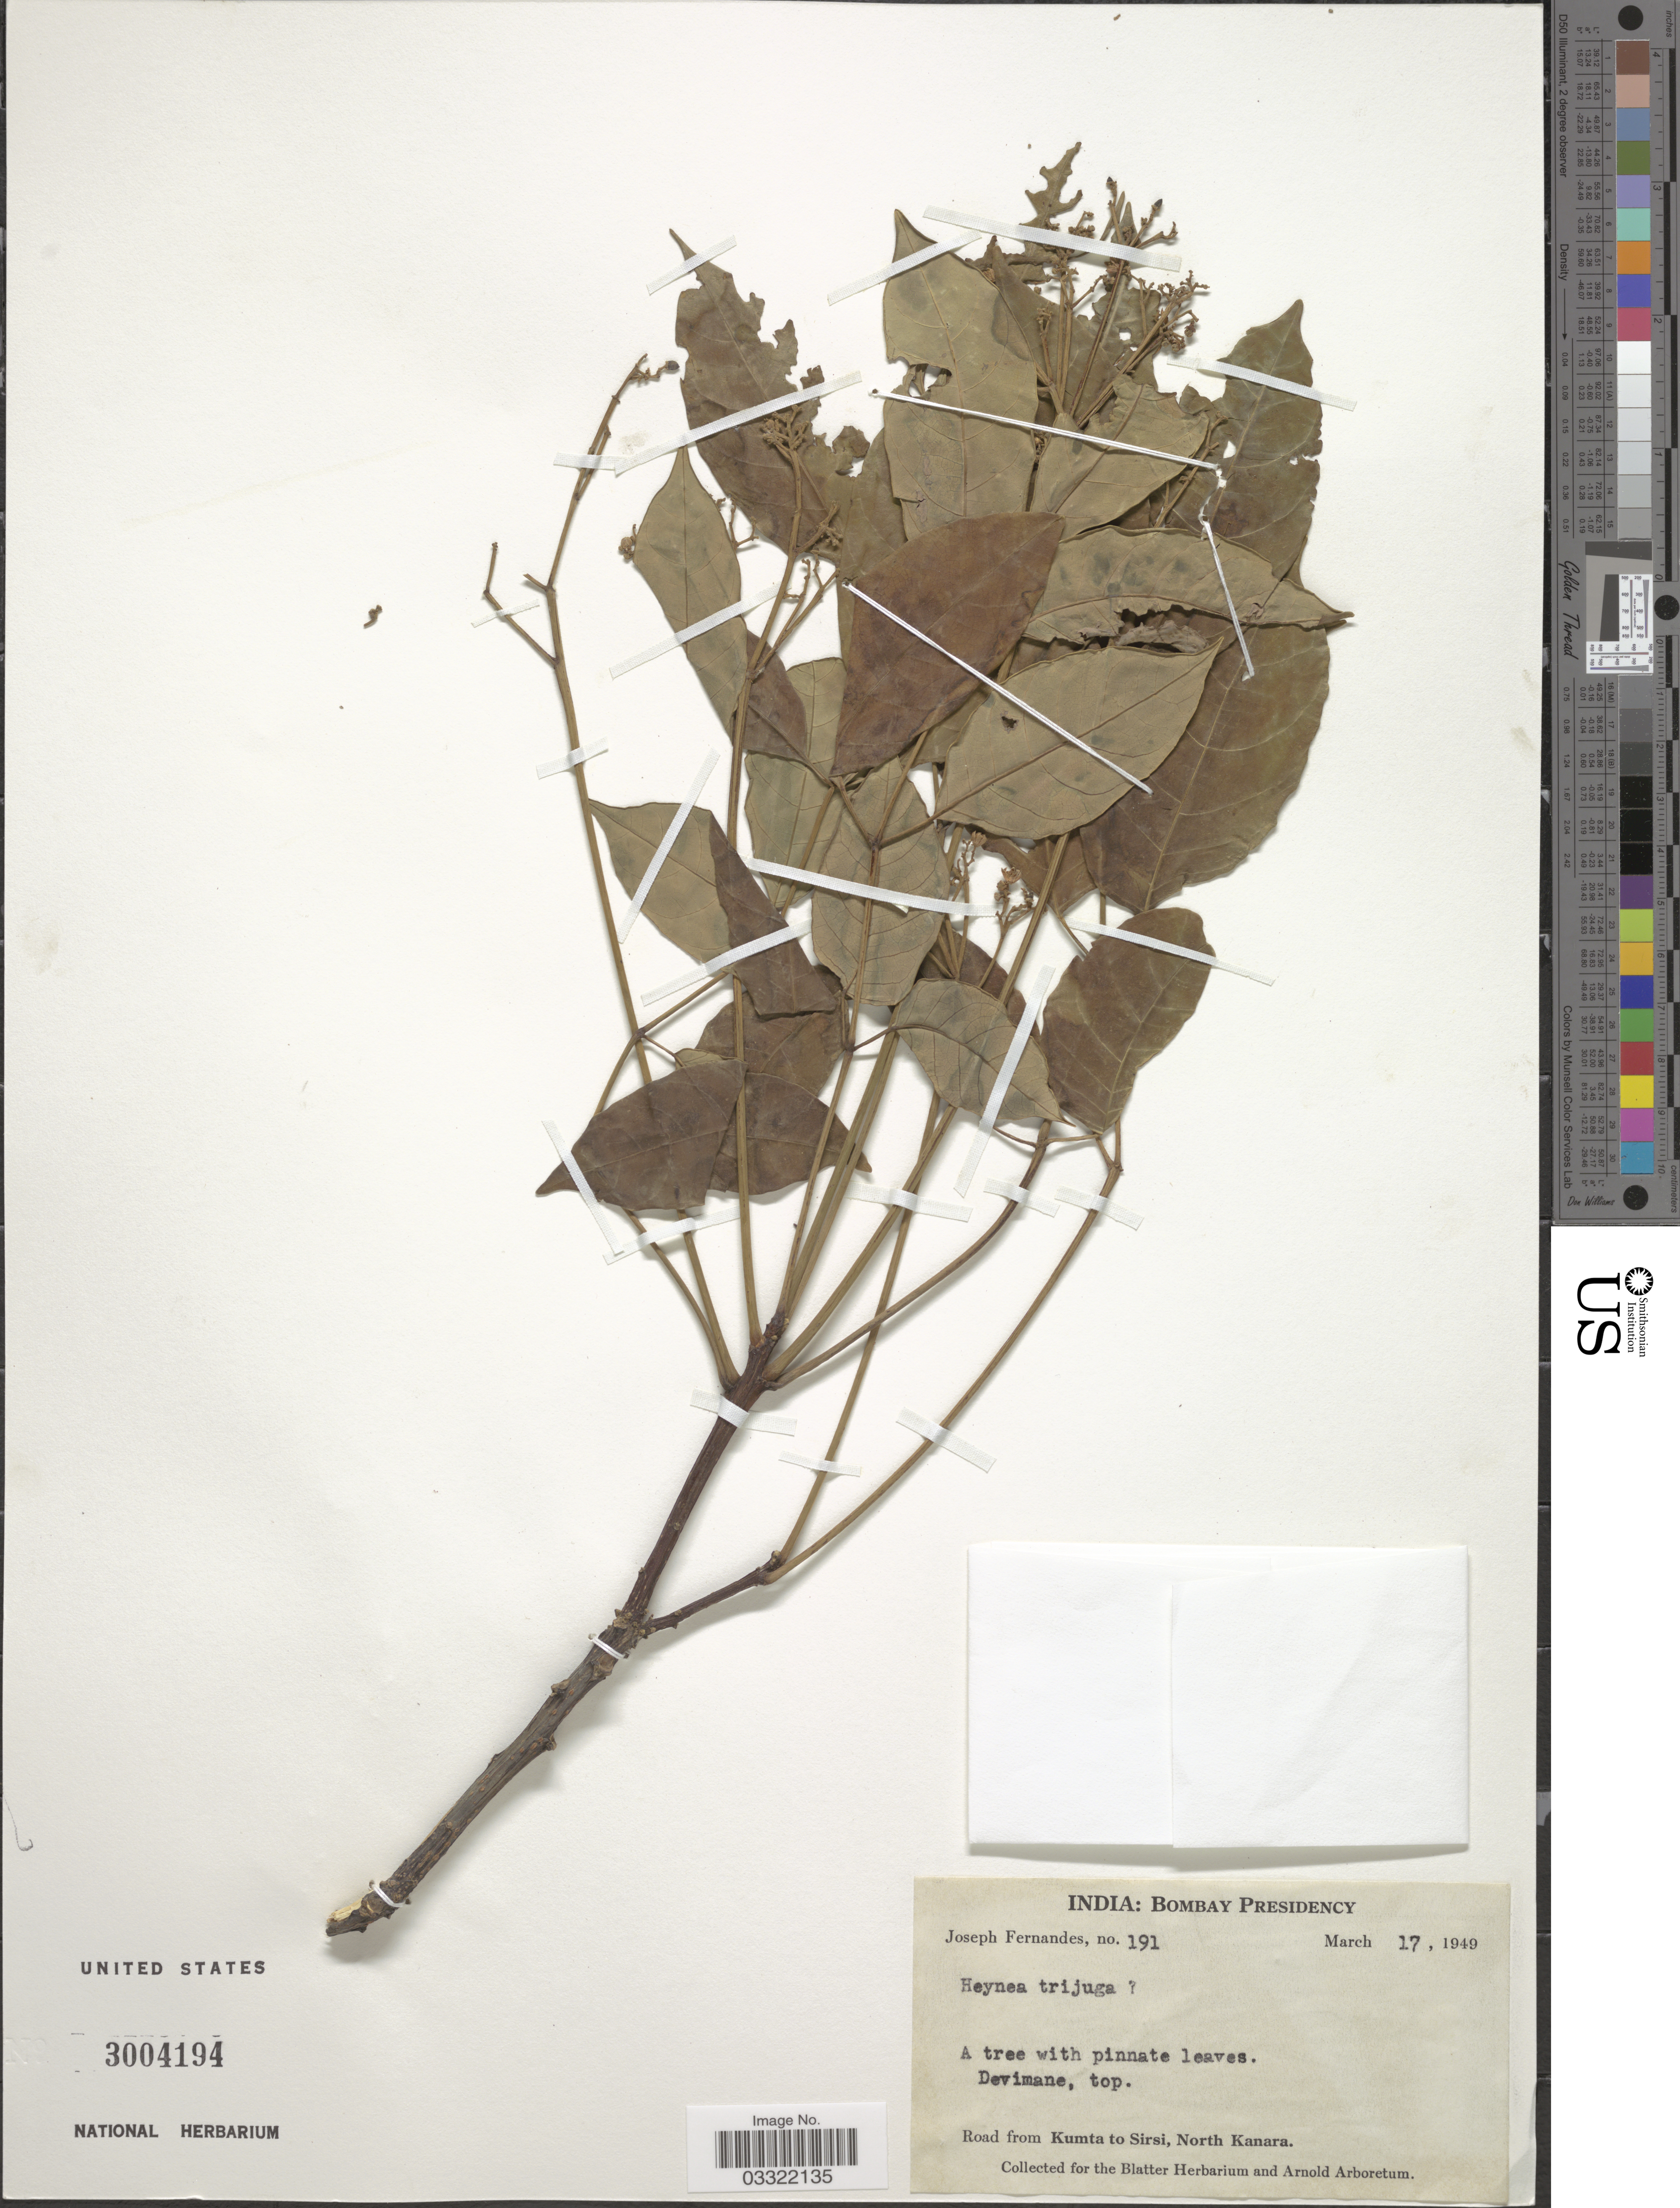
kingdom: Plantae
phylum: Tracheophyta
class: Magnoliopsida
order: Sapindales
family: Meliaceae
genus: Heynea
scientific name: Heynea trijuga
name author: Roxb.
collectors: J. Fernandes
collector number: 191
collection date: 1949-03-17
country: India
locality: Bombay Presidency. Devimane, top. [unsure placement] Road from Kumta to Sirsi, North Kanara.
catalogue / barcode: US 3004194